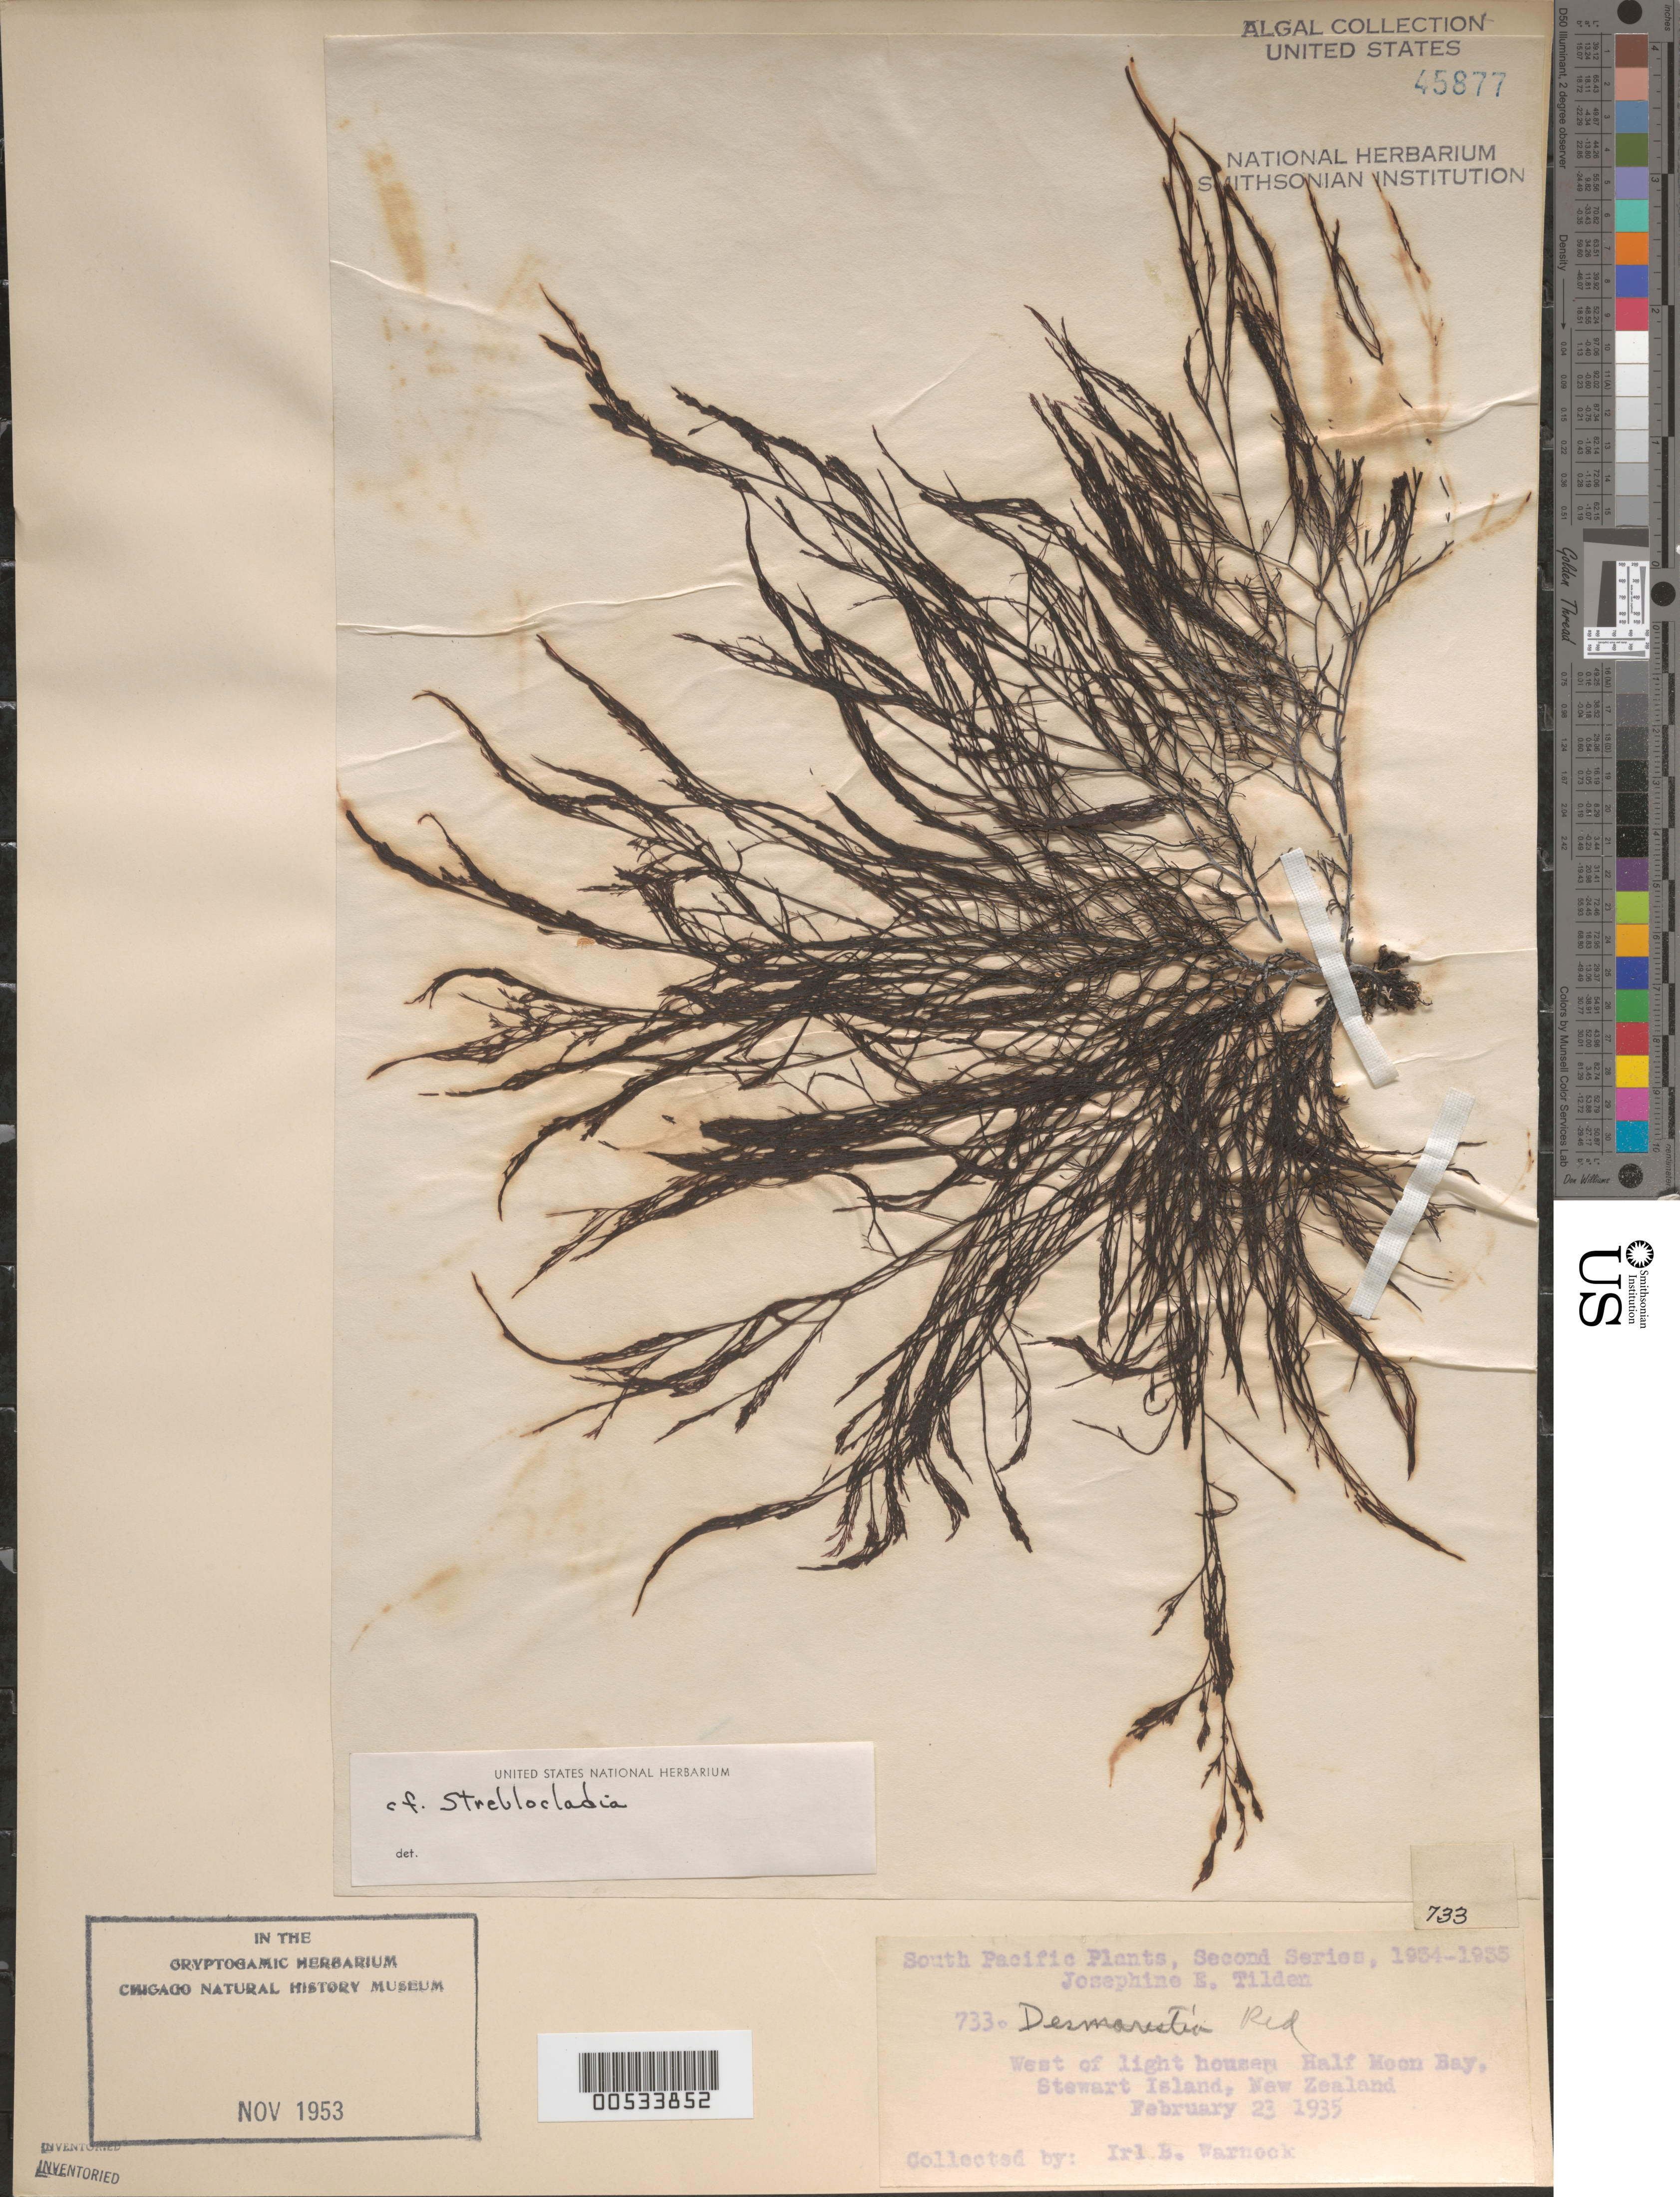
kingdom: Plantae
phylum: Rhodophyta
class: Florideophyceae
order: Ceramiales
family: Rhodomelaceae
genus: Streblocladia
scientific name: Streblocladia sp.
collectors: I. Warnock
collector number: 733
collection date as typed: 23 Feb 1935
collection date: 1935-02-23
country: New Zealand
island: Stewart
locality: Half moon bay, west of lighthouse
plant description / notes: Tilden, South Pacific Plants, Second Series, 1934-1935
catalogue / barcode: US 45877